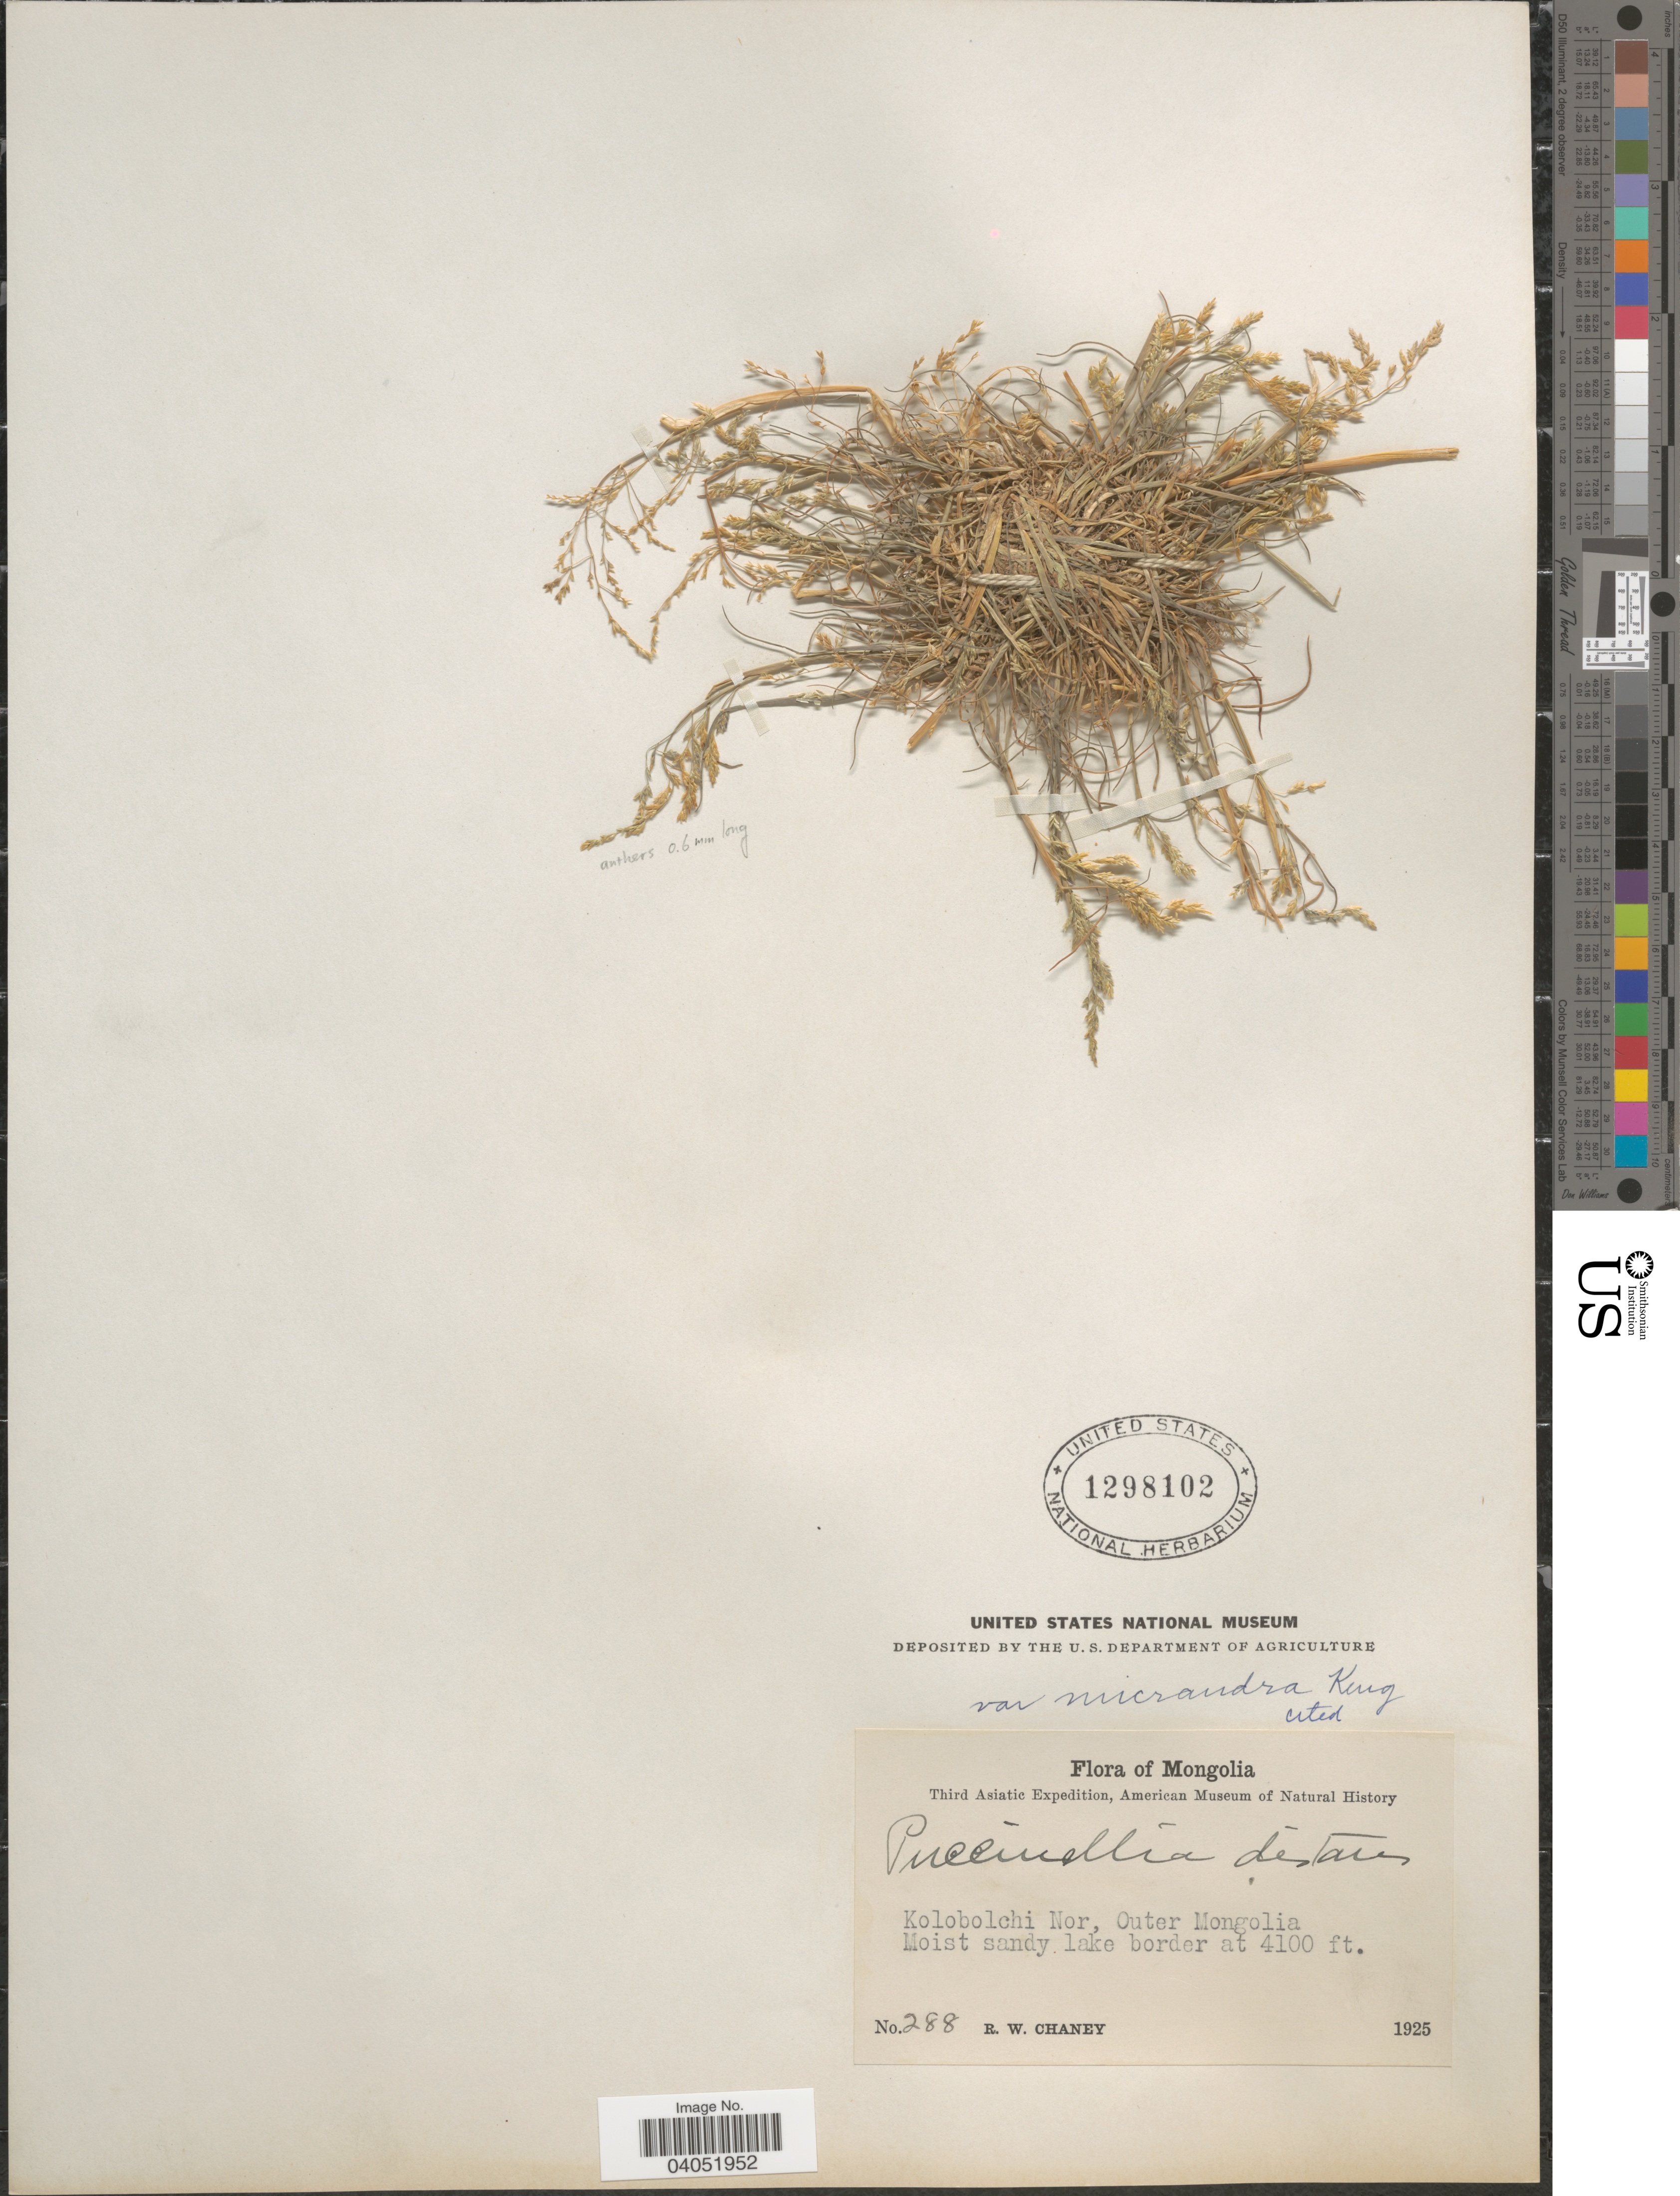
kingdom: Plantae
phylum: Tracheophyta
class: Liliopsida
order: Poales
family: Poaceae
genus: Puccinellia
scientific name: Puccinellia micrandra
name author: (Keng) Keng & S.L. Chen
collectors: R. Chaney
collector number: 288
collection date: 1925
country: Mongolia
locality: Kolobolchi Nor, Outer Mongolia.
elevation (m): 1250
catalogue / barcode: US 1298102